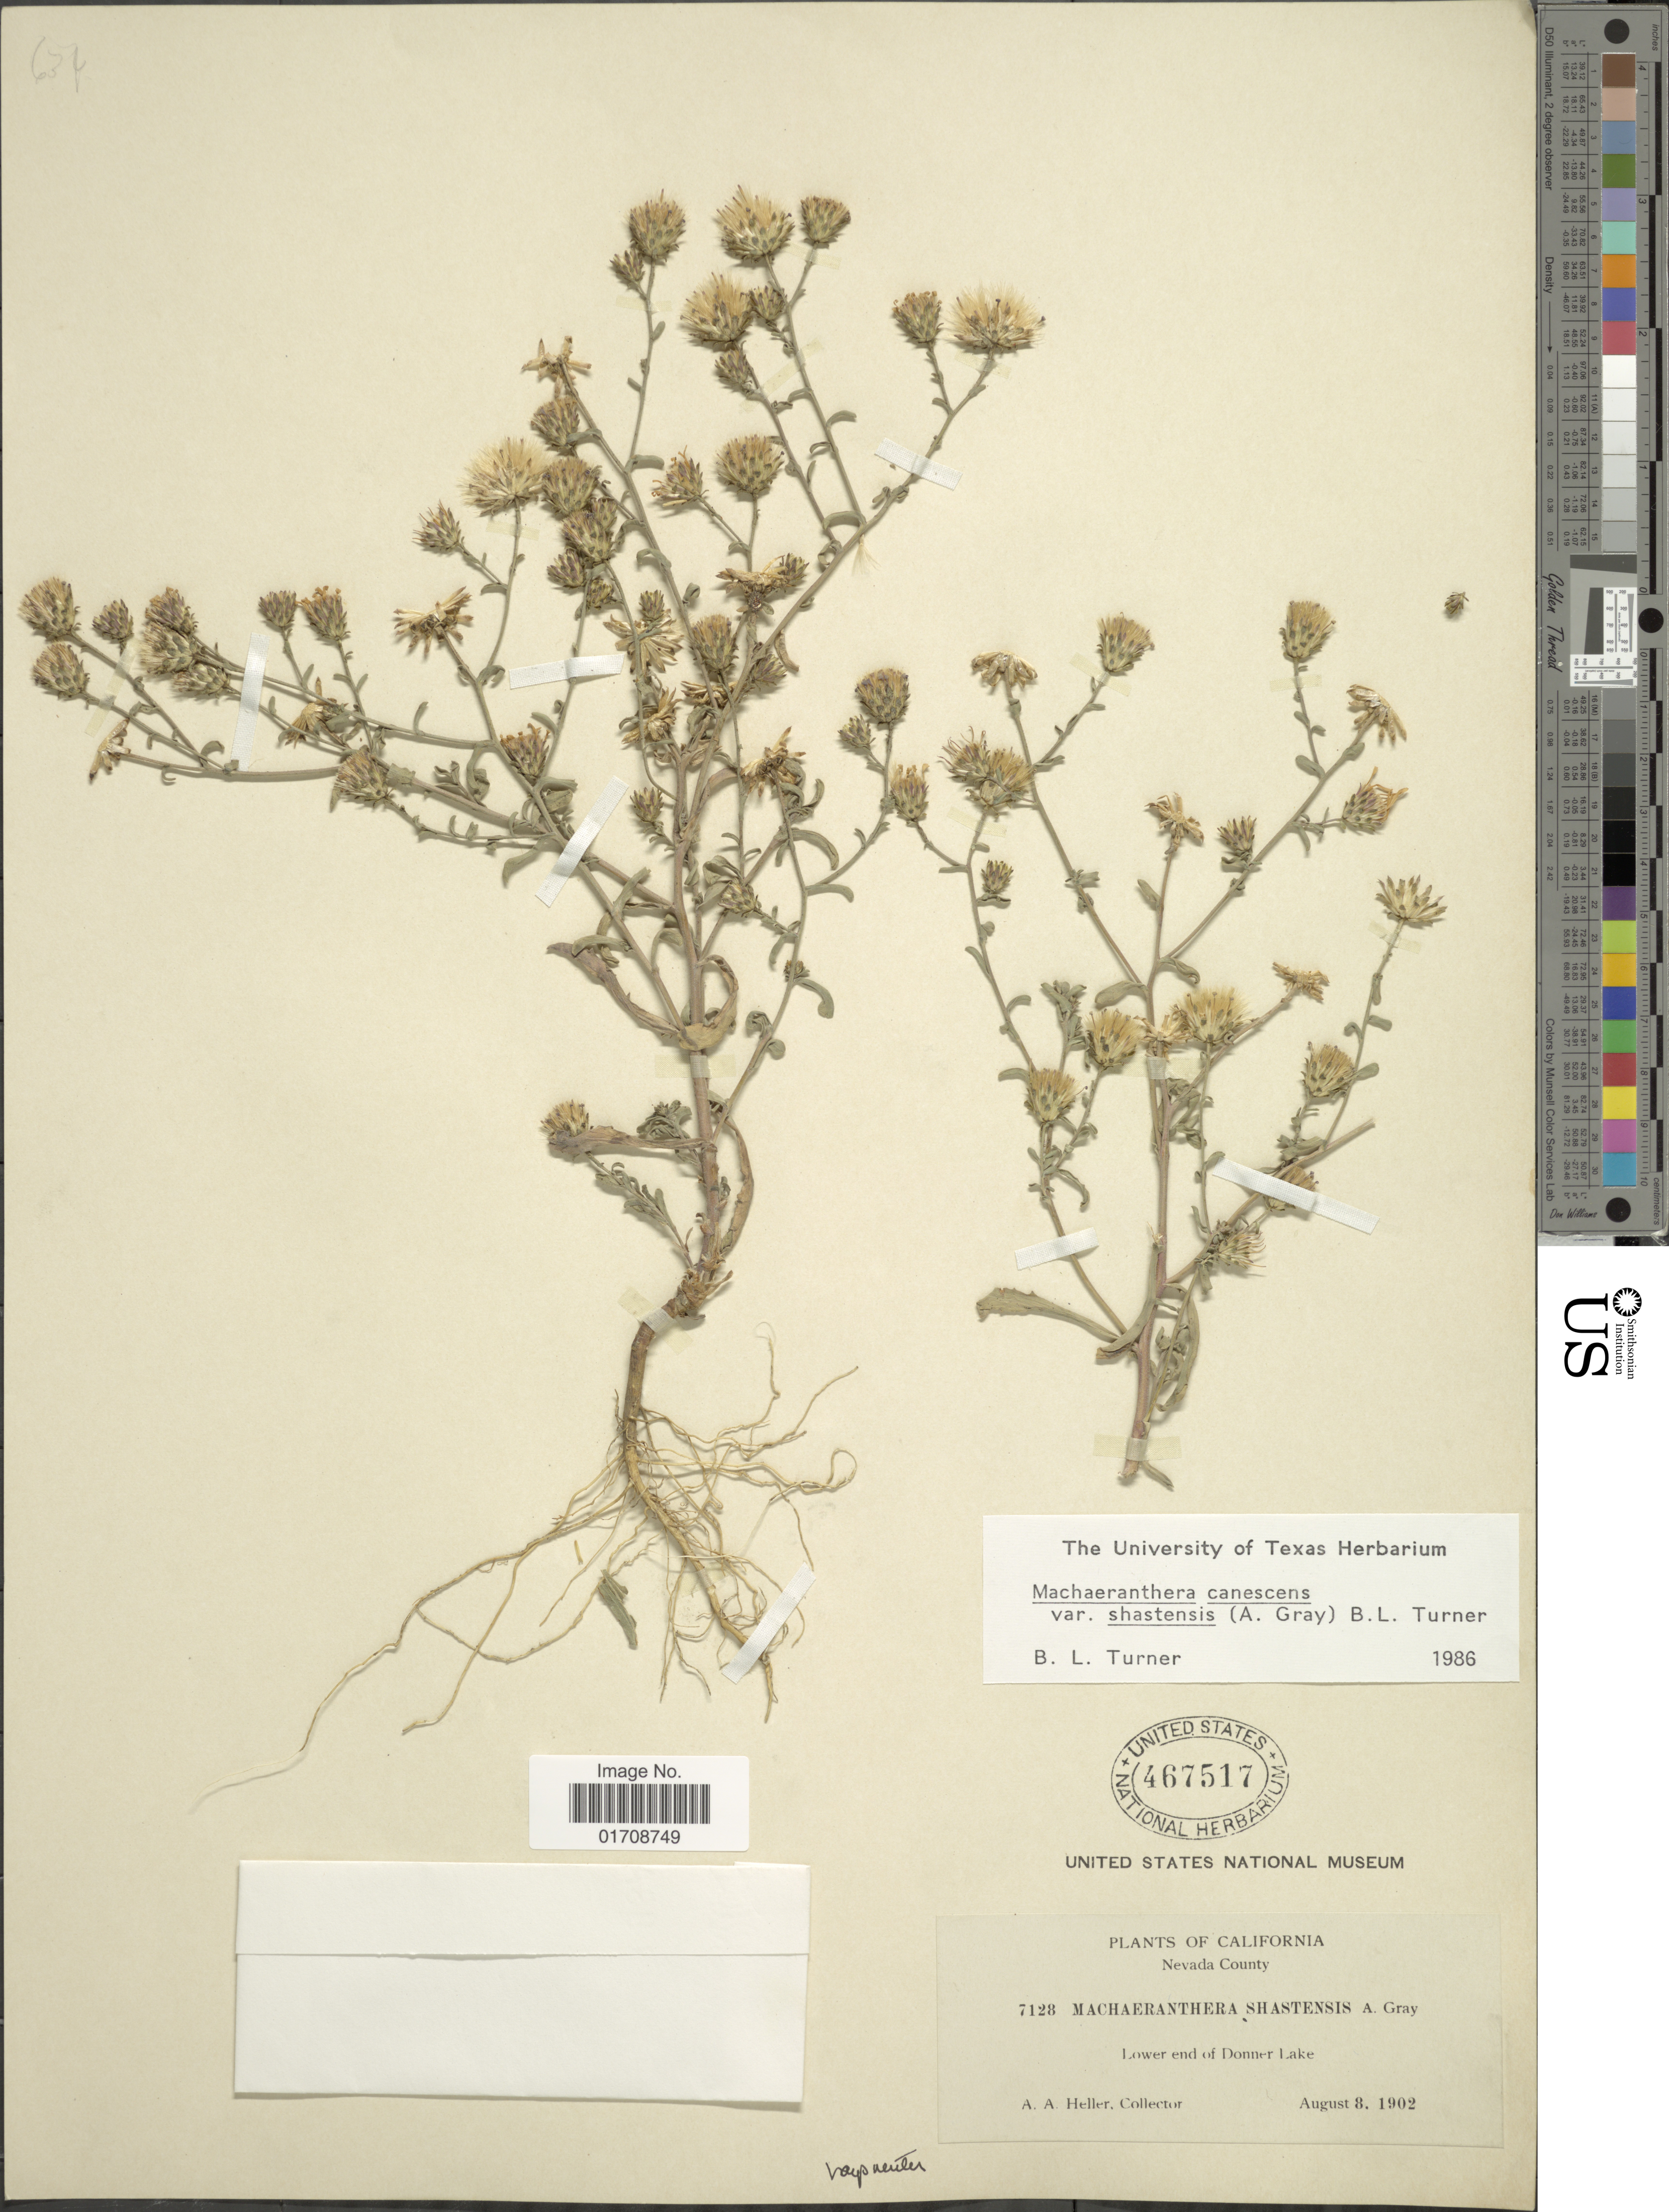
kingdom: Plantae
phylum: Tracheophyta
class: Magnoliopsida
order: Asterales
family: Asteraceae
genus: Machaeranthera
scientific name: Machaeranthera canescens var. shastensis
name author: (A. Gray) B.L. Turner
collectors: A. A. Heller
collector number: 7128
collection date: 1902-08-08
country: United States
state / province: California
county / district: Nevada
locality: Nevada County, lower end of Donner Lake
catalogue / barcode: US 467517